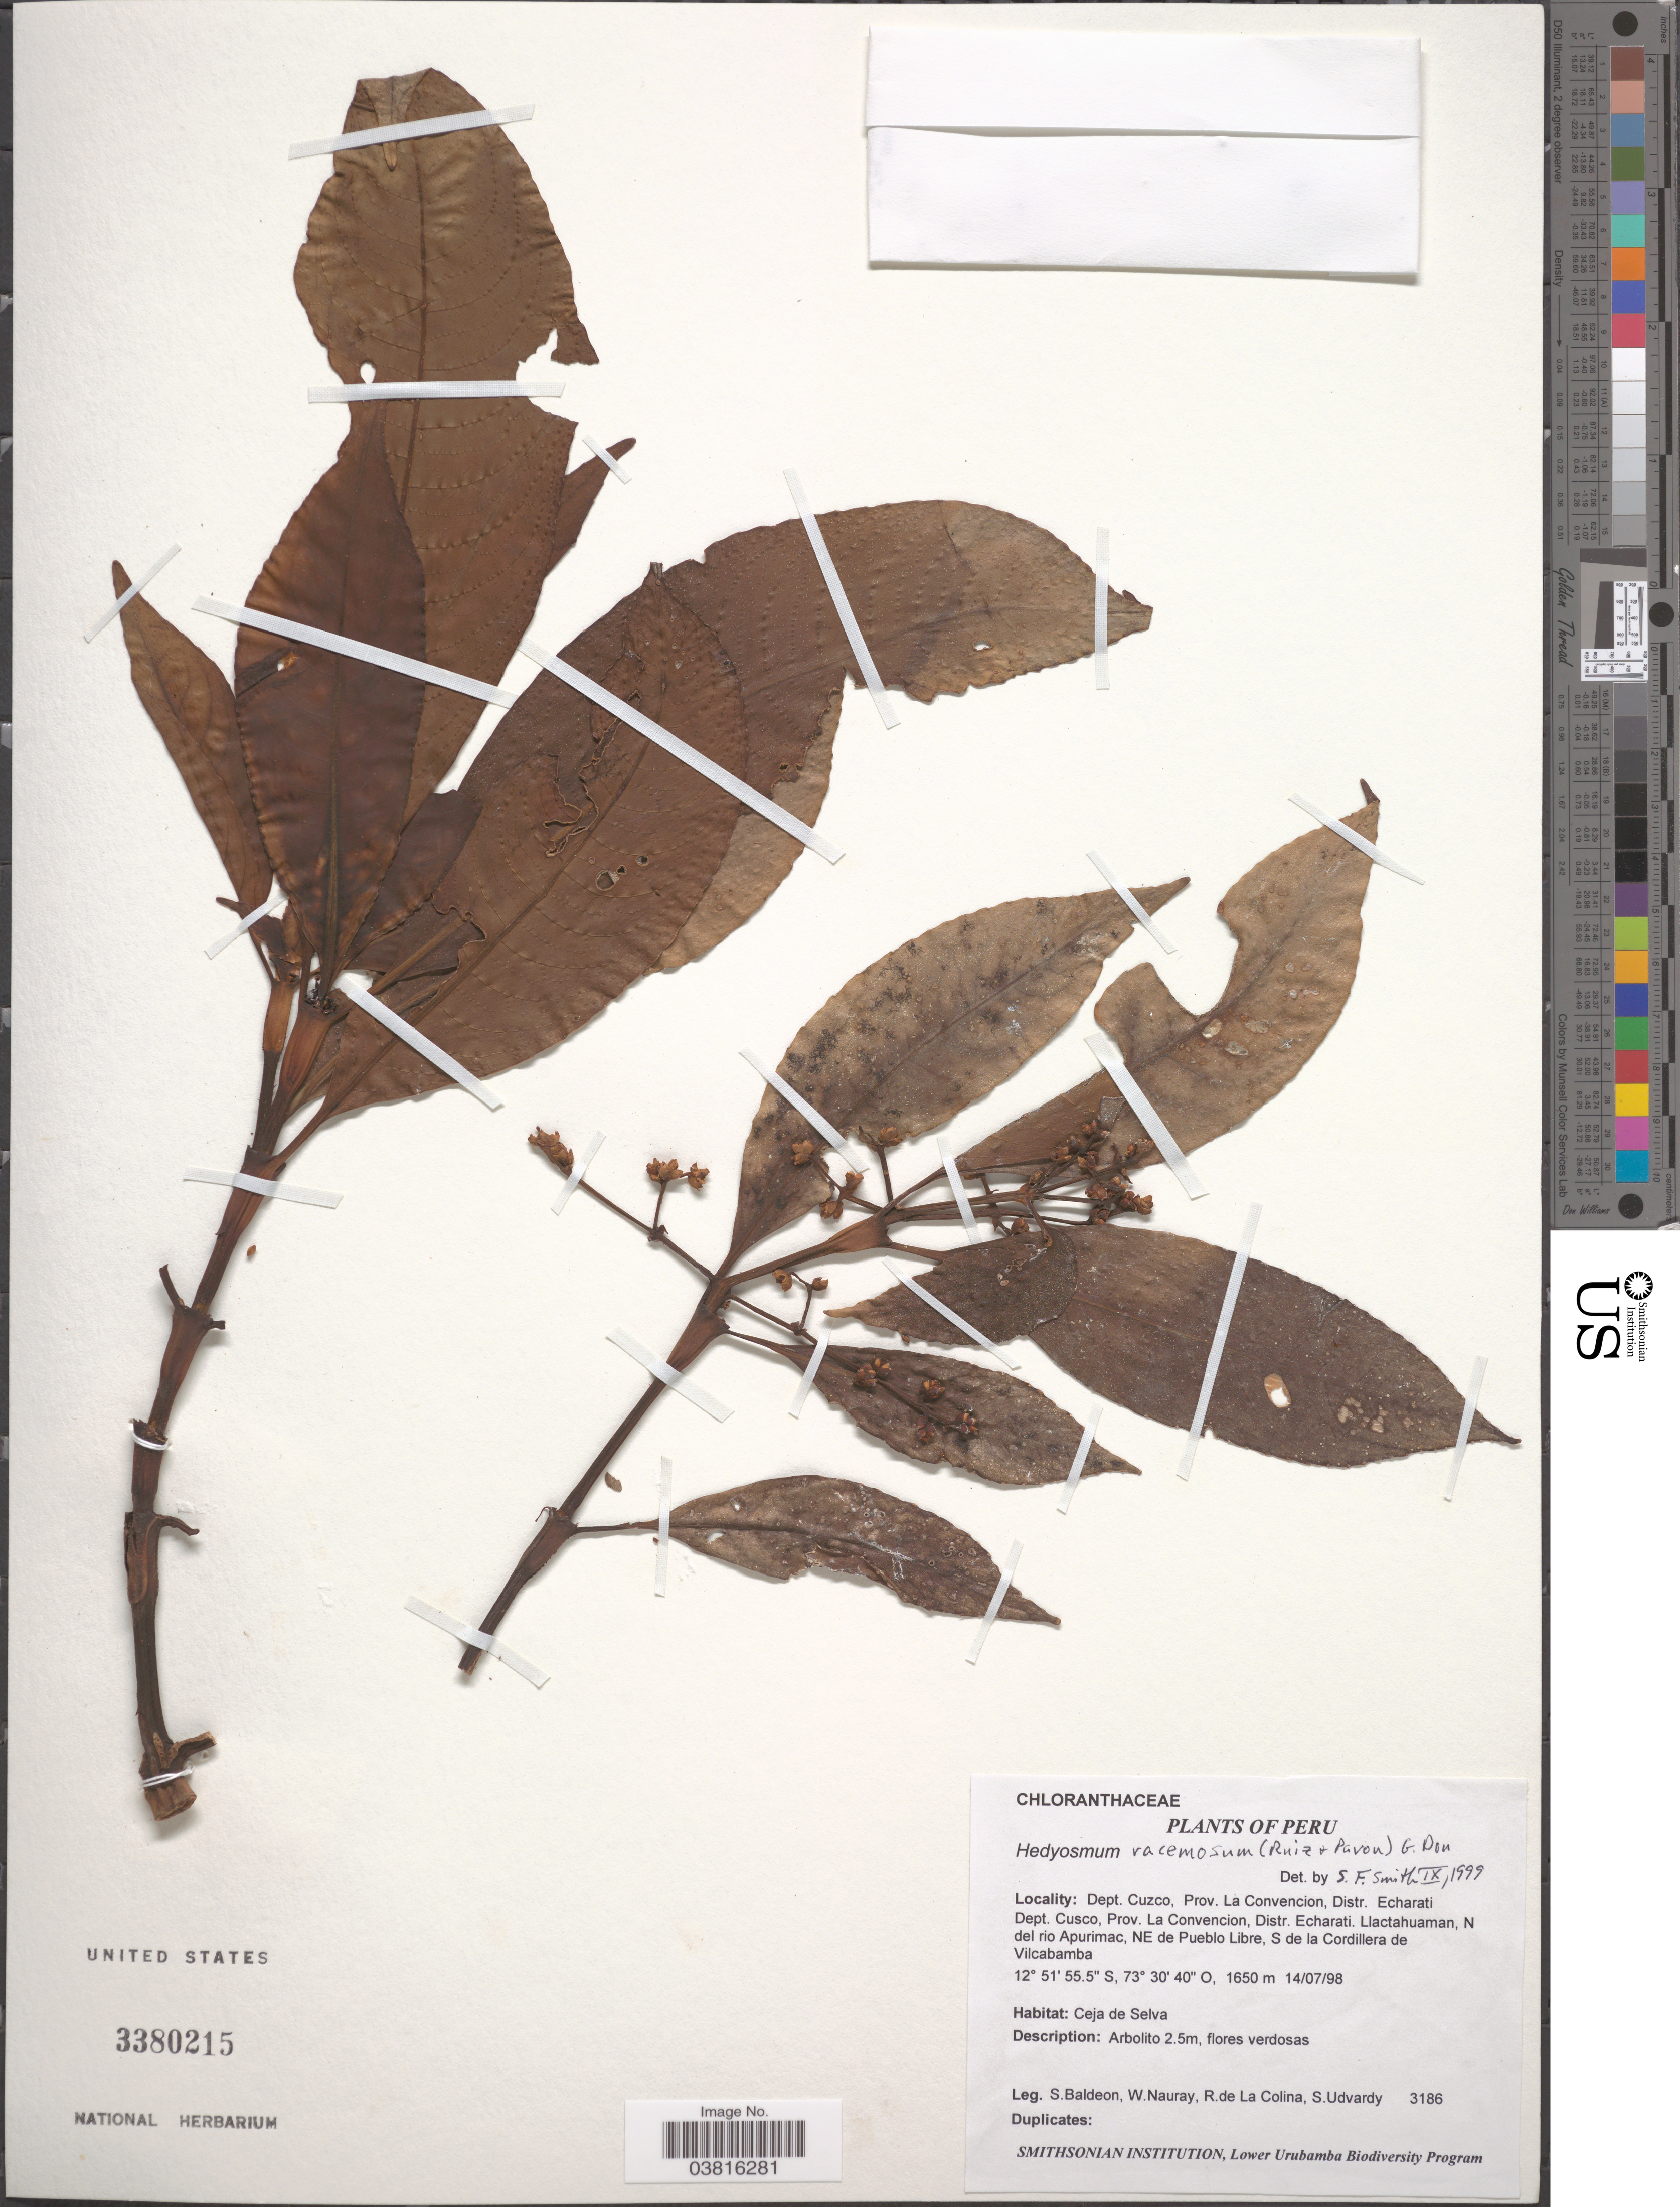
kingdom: Plantae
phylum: Tracheophyta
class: Magnoliopsida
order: Chloranthales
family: Chloranthaceae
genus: Hedyosmum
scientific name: Hedyosmum racemosum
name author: (Ruiz & Pav.) G. Don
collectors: S. Baldeon, W. Nauray, R. Colina & S. Udvardy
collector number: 3186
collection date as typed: Transcribed d/m/y: 14/7/98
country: Peru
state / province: Cusco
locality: Dept. Cuzco, Prov. La Convencion, Distr. Echarati. Llactahuaman, N del rio Apurimac, NE de Pueblo Libre, S de la Cordillera de Vilcabamba.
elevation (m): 1650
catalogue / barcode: US 3380215